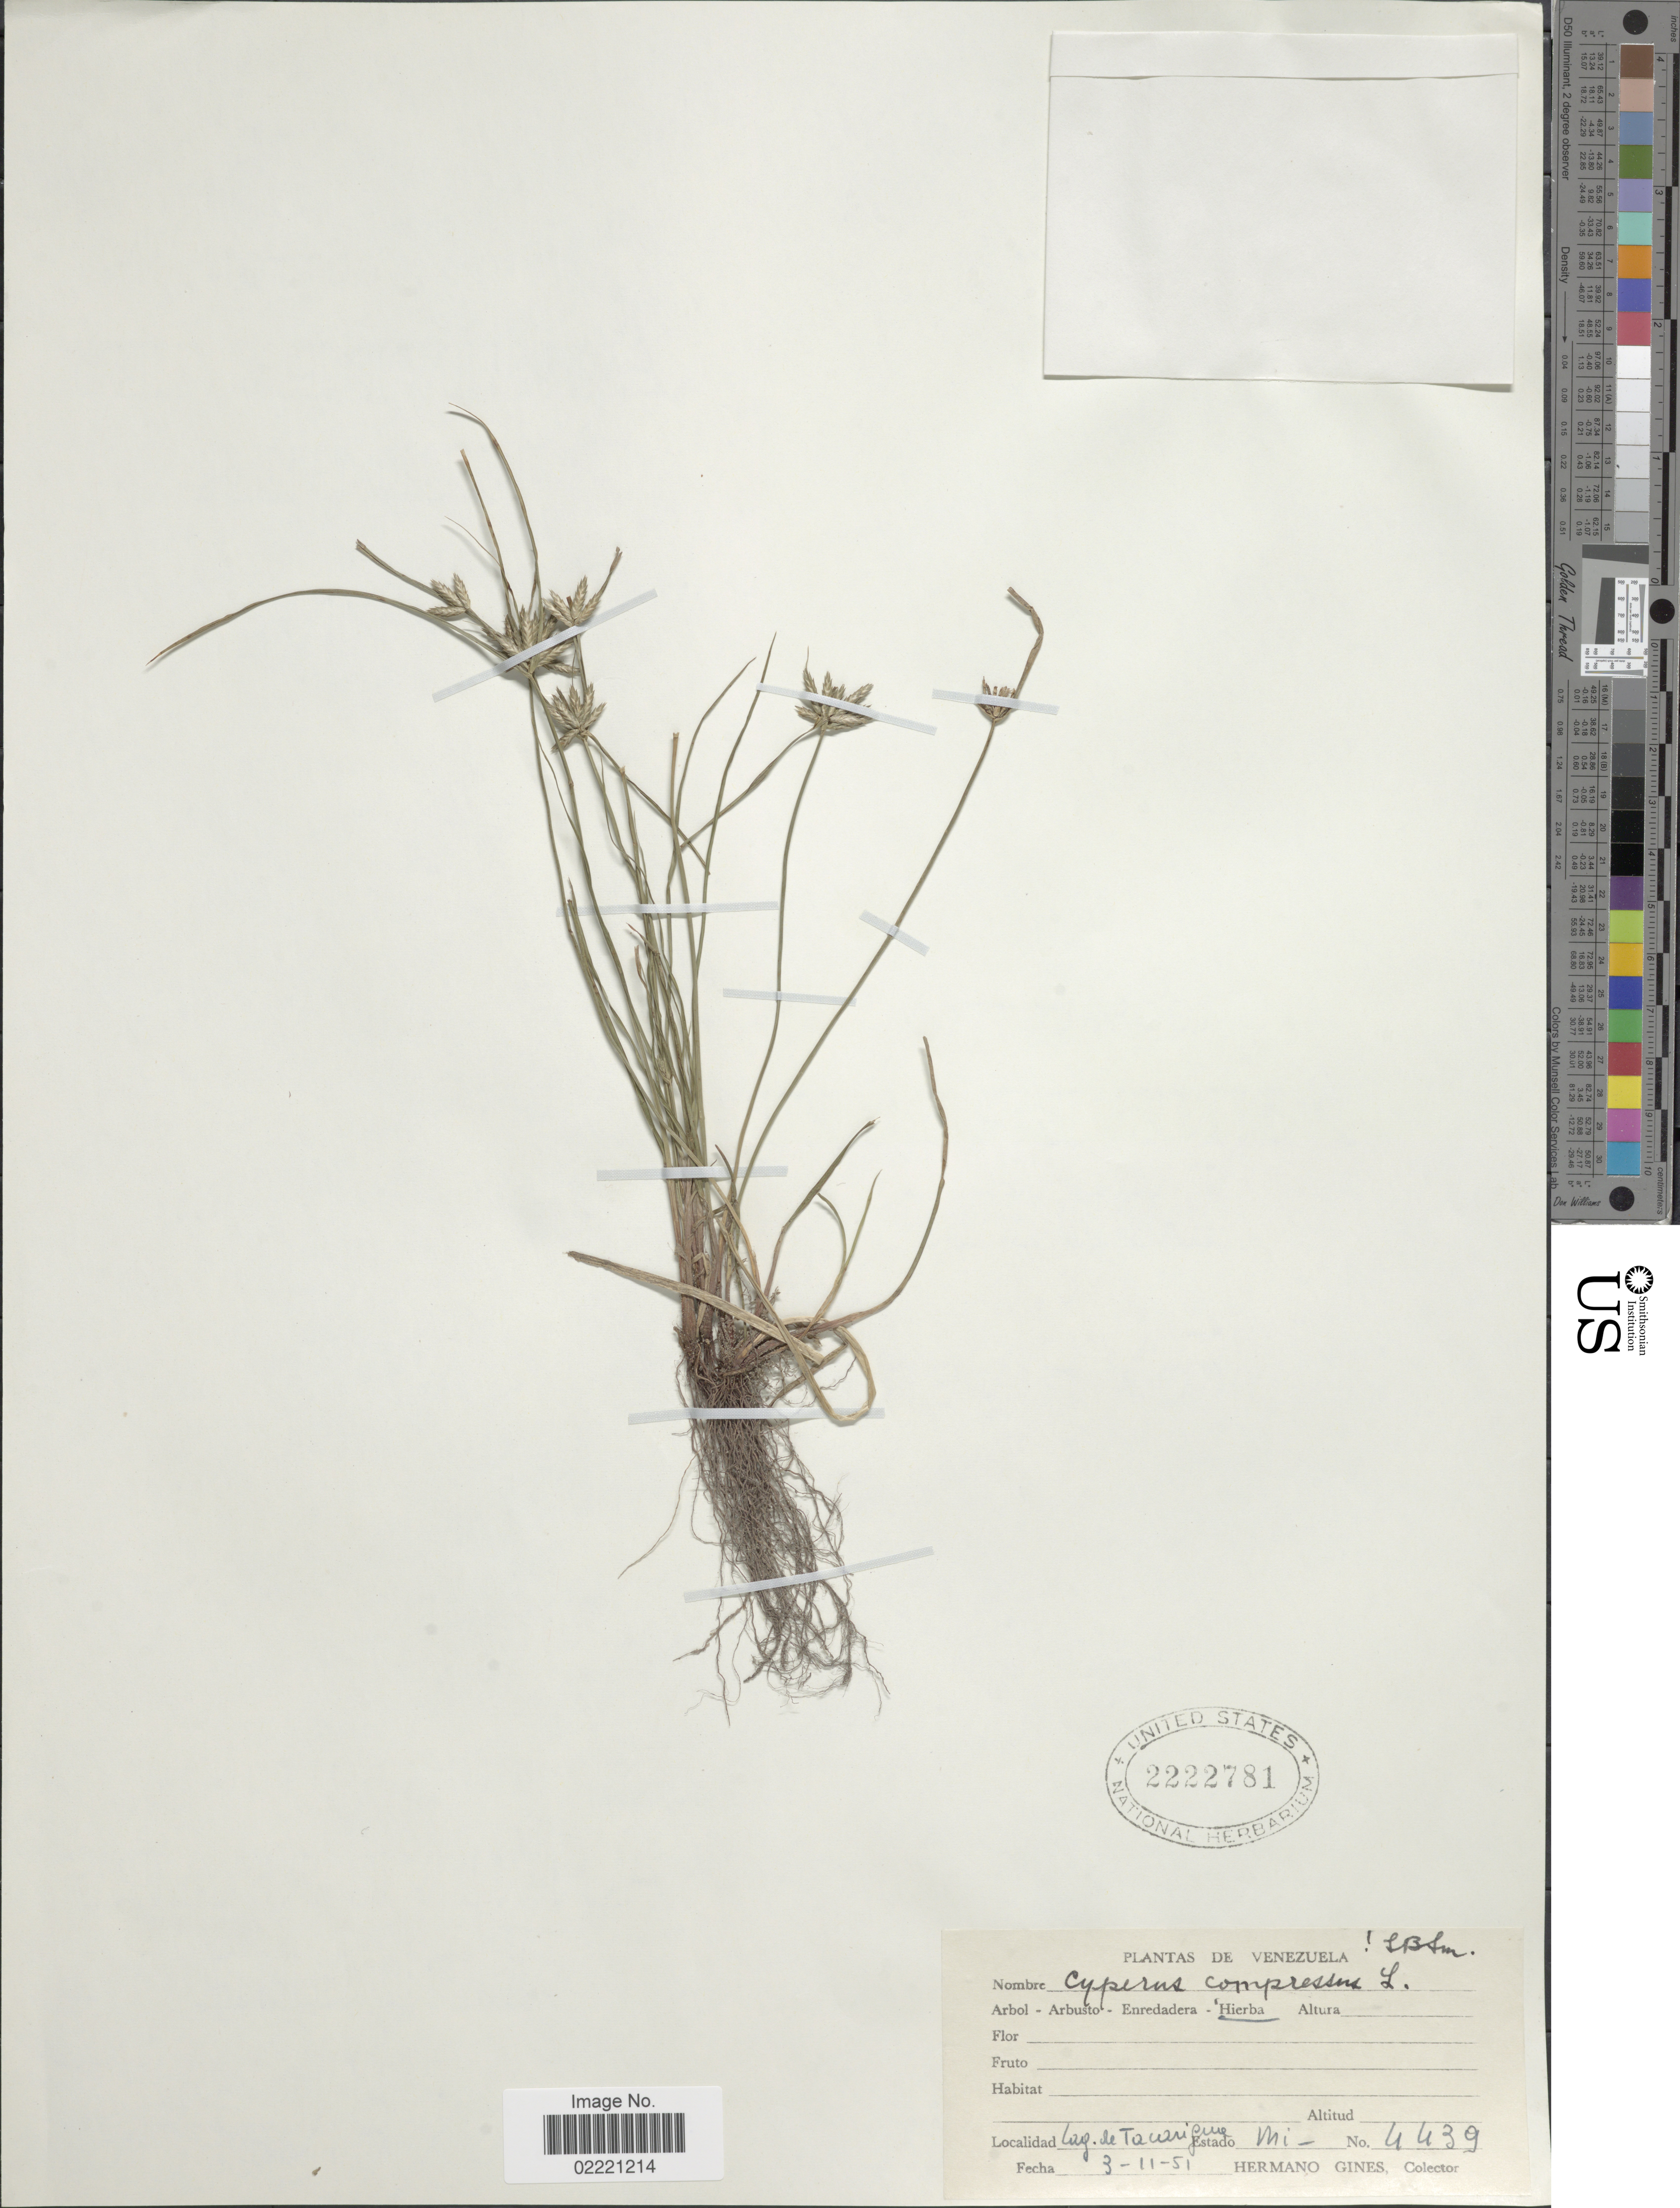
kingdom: Plantae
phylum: Tracheophyta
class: Liliopsida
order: Poales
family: Cyperaceae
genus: Cyperus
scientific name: Cyperus compressus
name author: L.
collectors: Bro. Gines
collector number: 4439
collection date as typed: Transcribed d/m/y: 11/3/51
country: Venezuela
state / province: Miranda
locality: Lag. de Tacarigua [Laguna de Tacarigua]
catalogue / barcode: US 2222781